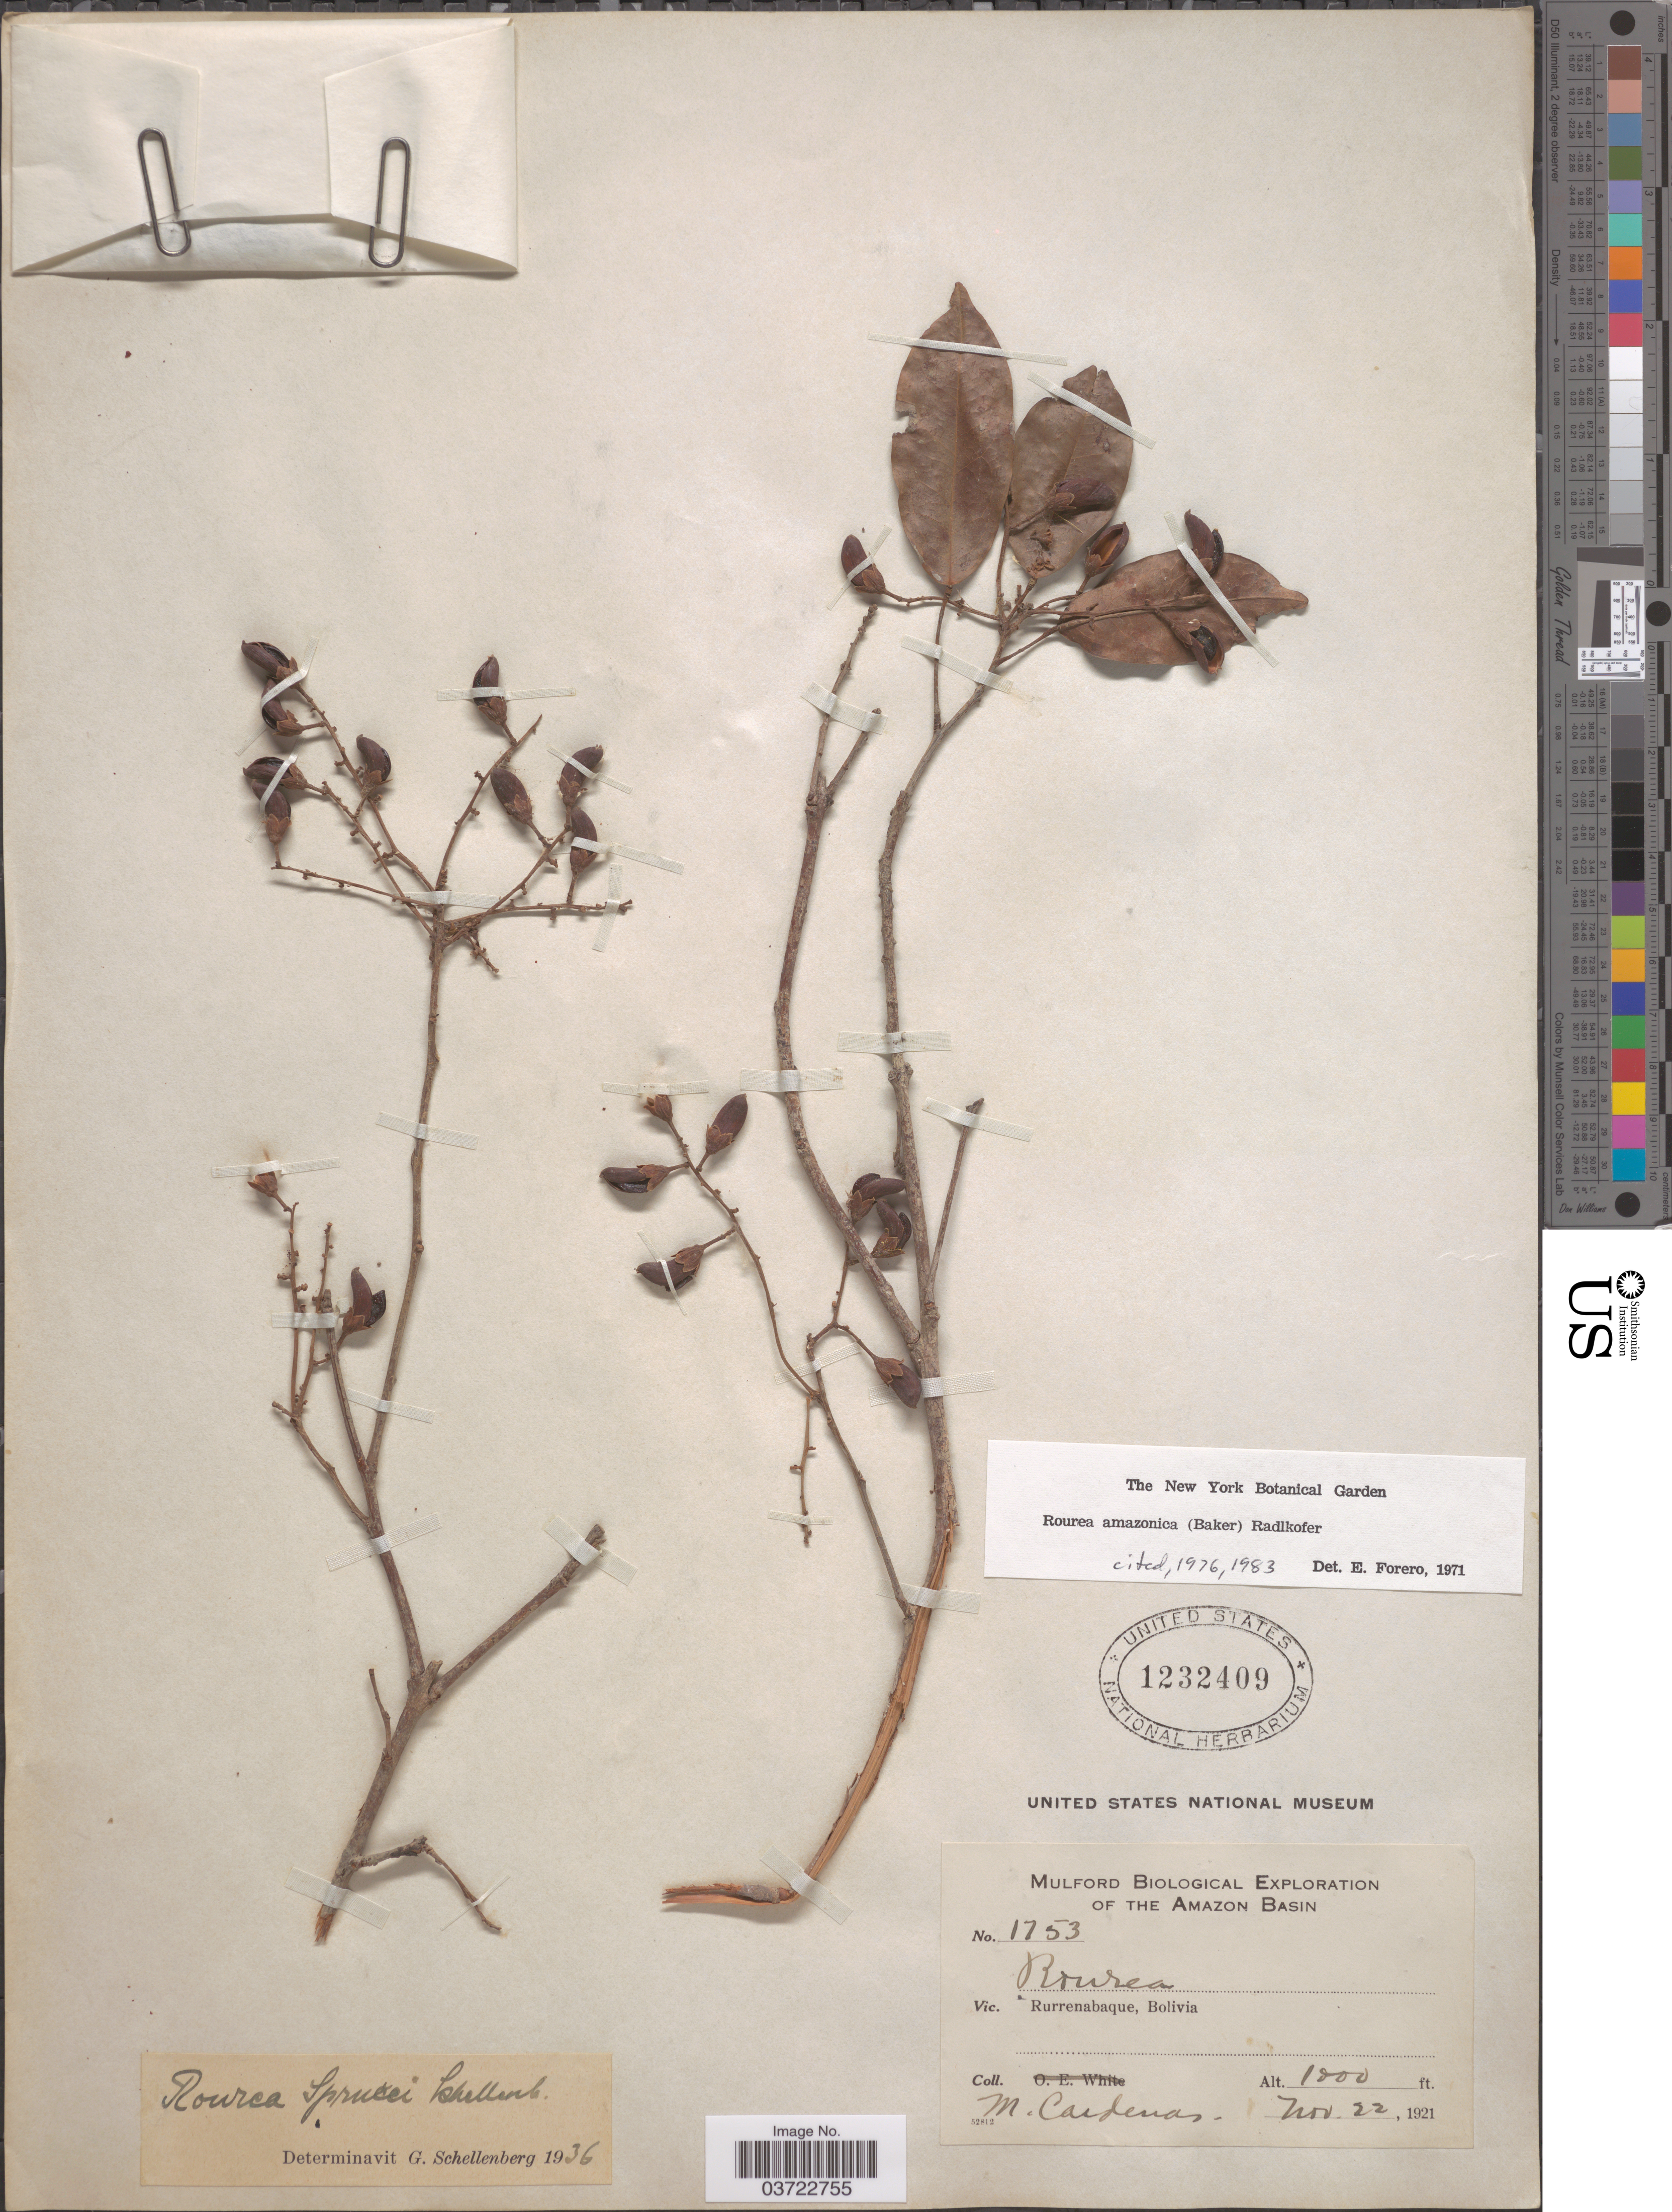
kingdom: Plantae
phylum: Tracheophyta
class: Magnoliopsida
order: Oxalidales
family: Connaraceae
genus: Rourea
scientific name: Rourea amazonica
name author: (Baker) Radlk.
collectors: M. Cárdenas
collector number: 1753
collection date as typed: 11-22-1921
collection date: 1921-11-22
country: Bolivia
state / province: Beni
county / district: José Ballivián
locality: Rurrenabaque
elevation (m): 305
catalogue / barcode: US 1232409